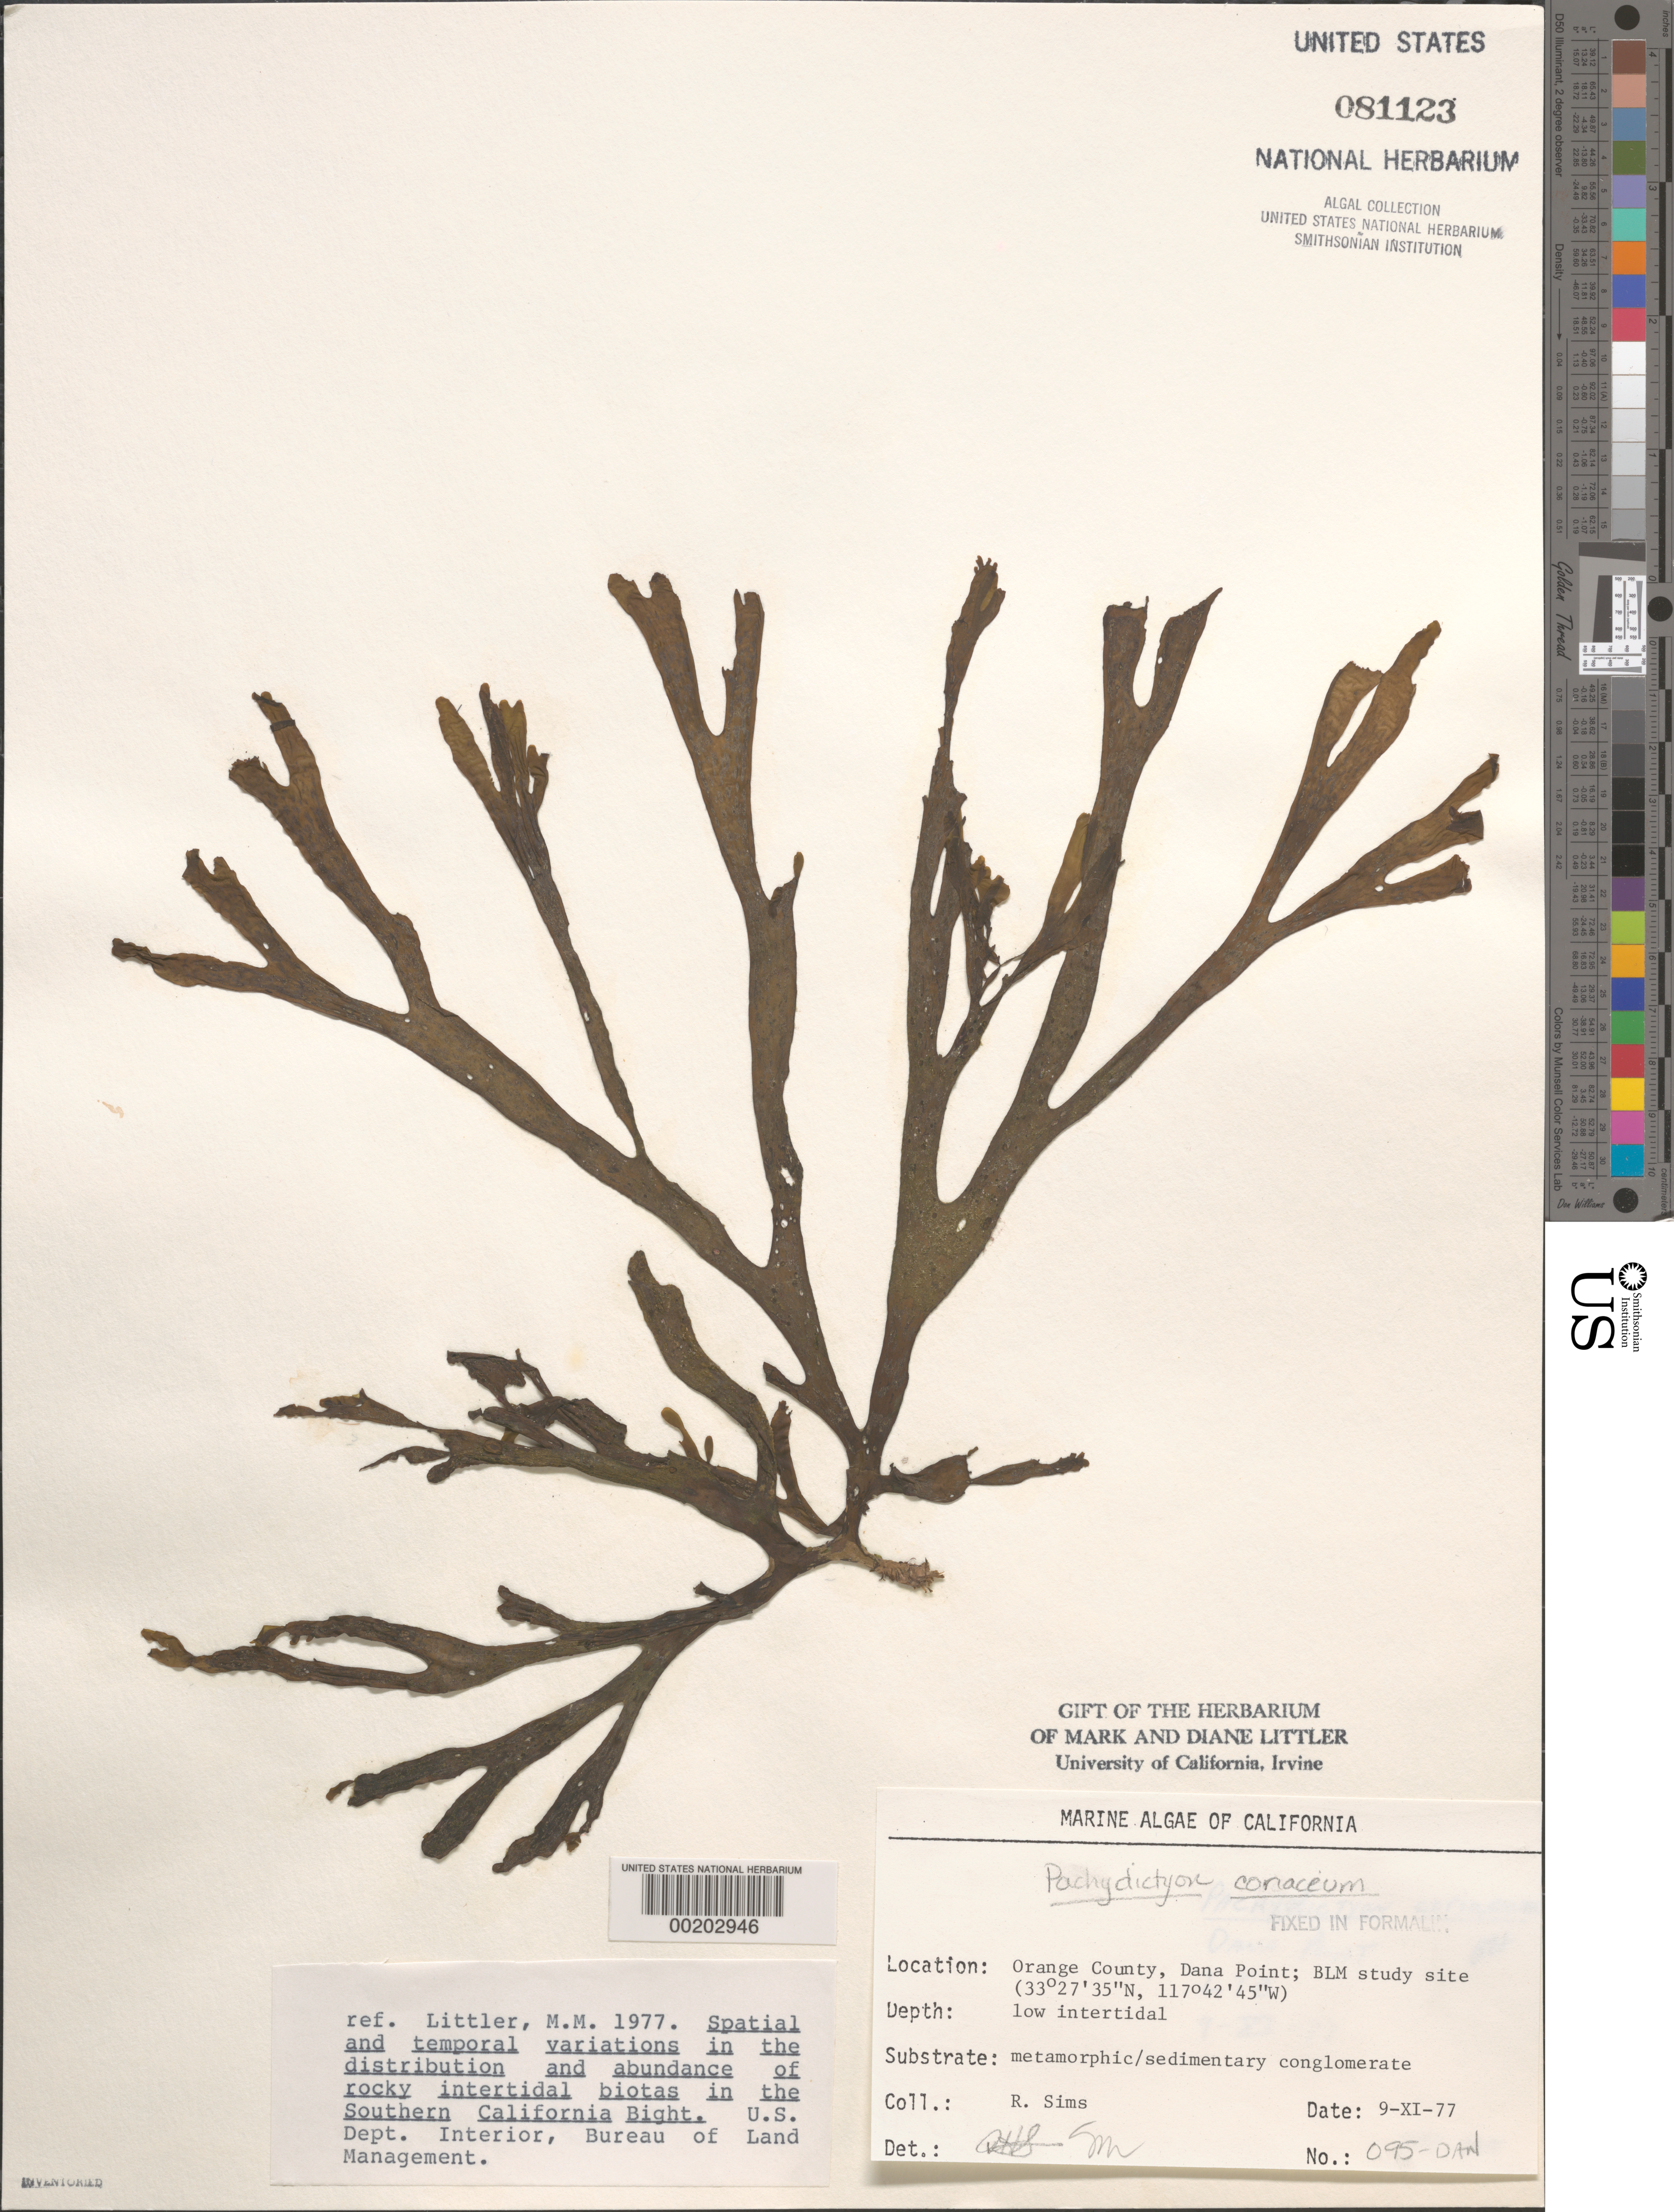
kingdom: Chromista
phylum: Ochrophyta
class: Phaeophyceae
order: Dictyotales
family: Dictyotaceae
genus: Pachydictyon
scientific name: Pachydictyon coriaceum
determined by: Sims, Robert H.; Murray, S. N.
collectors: R. H. Sims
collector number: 095-DAN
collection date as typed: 09 Nov 1977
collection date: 1977-11-09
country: United States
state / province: California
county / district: Orange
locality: Dana Point, 1 km north of marina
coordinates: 33 27'35"N, 117 42'45"W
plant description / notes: BLM-SOCALBIGHT Rocky Intertidal Survey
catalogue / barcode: US 81123